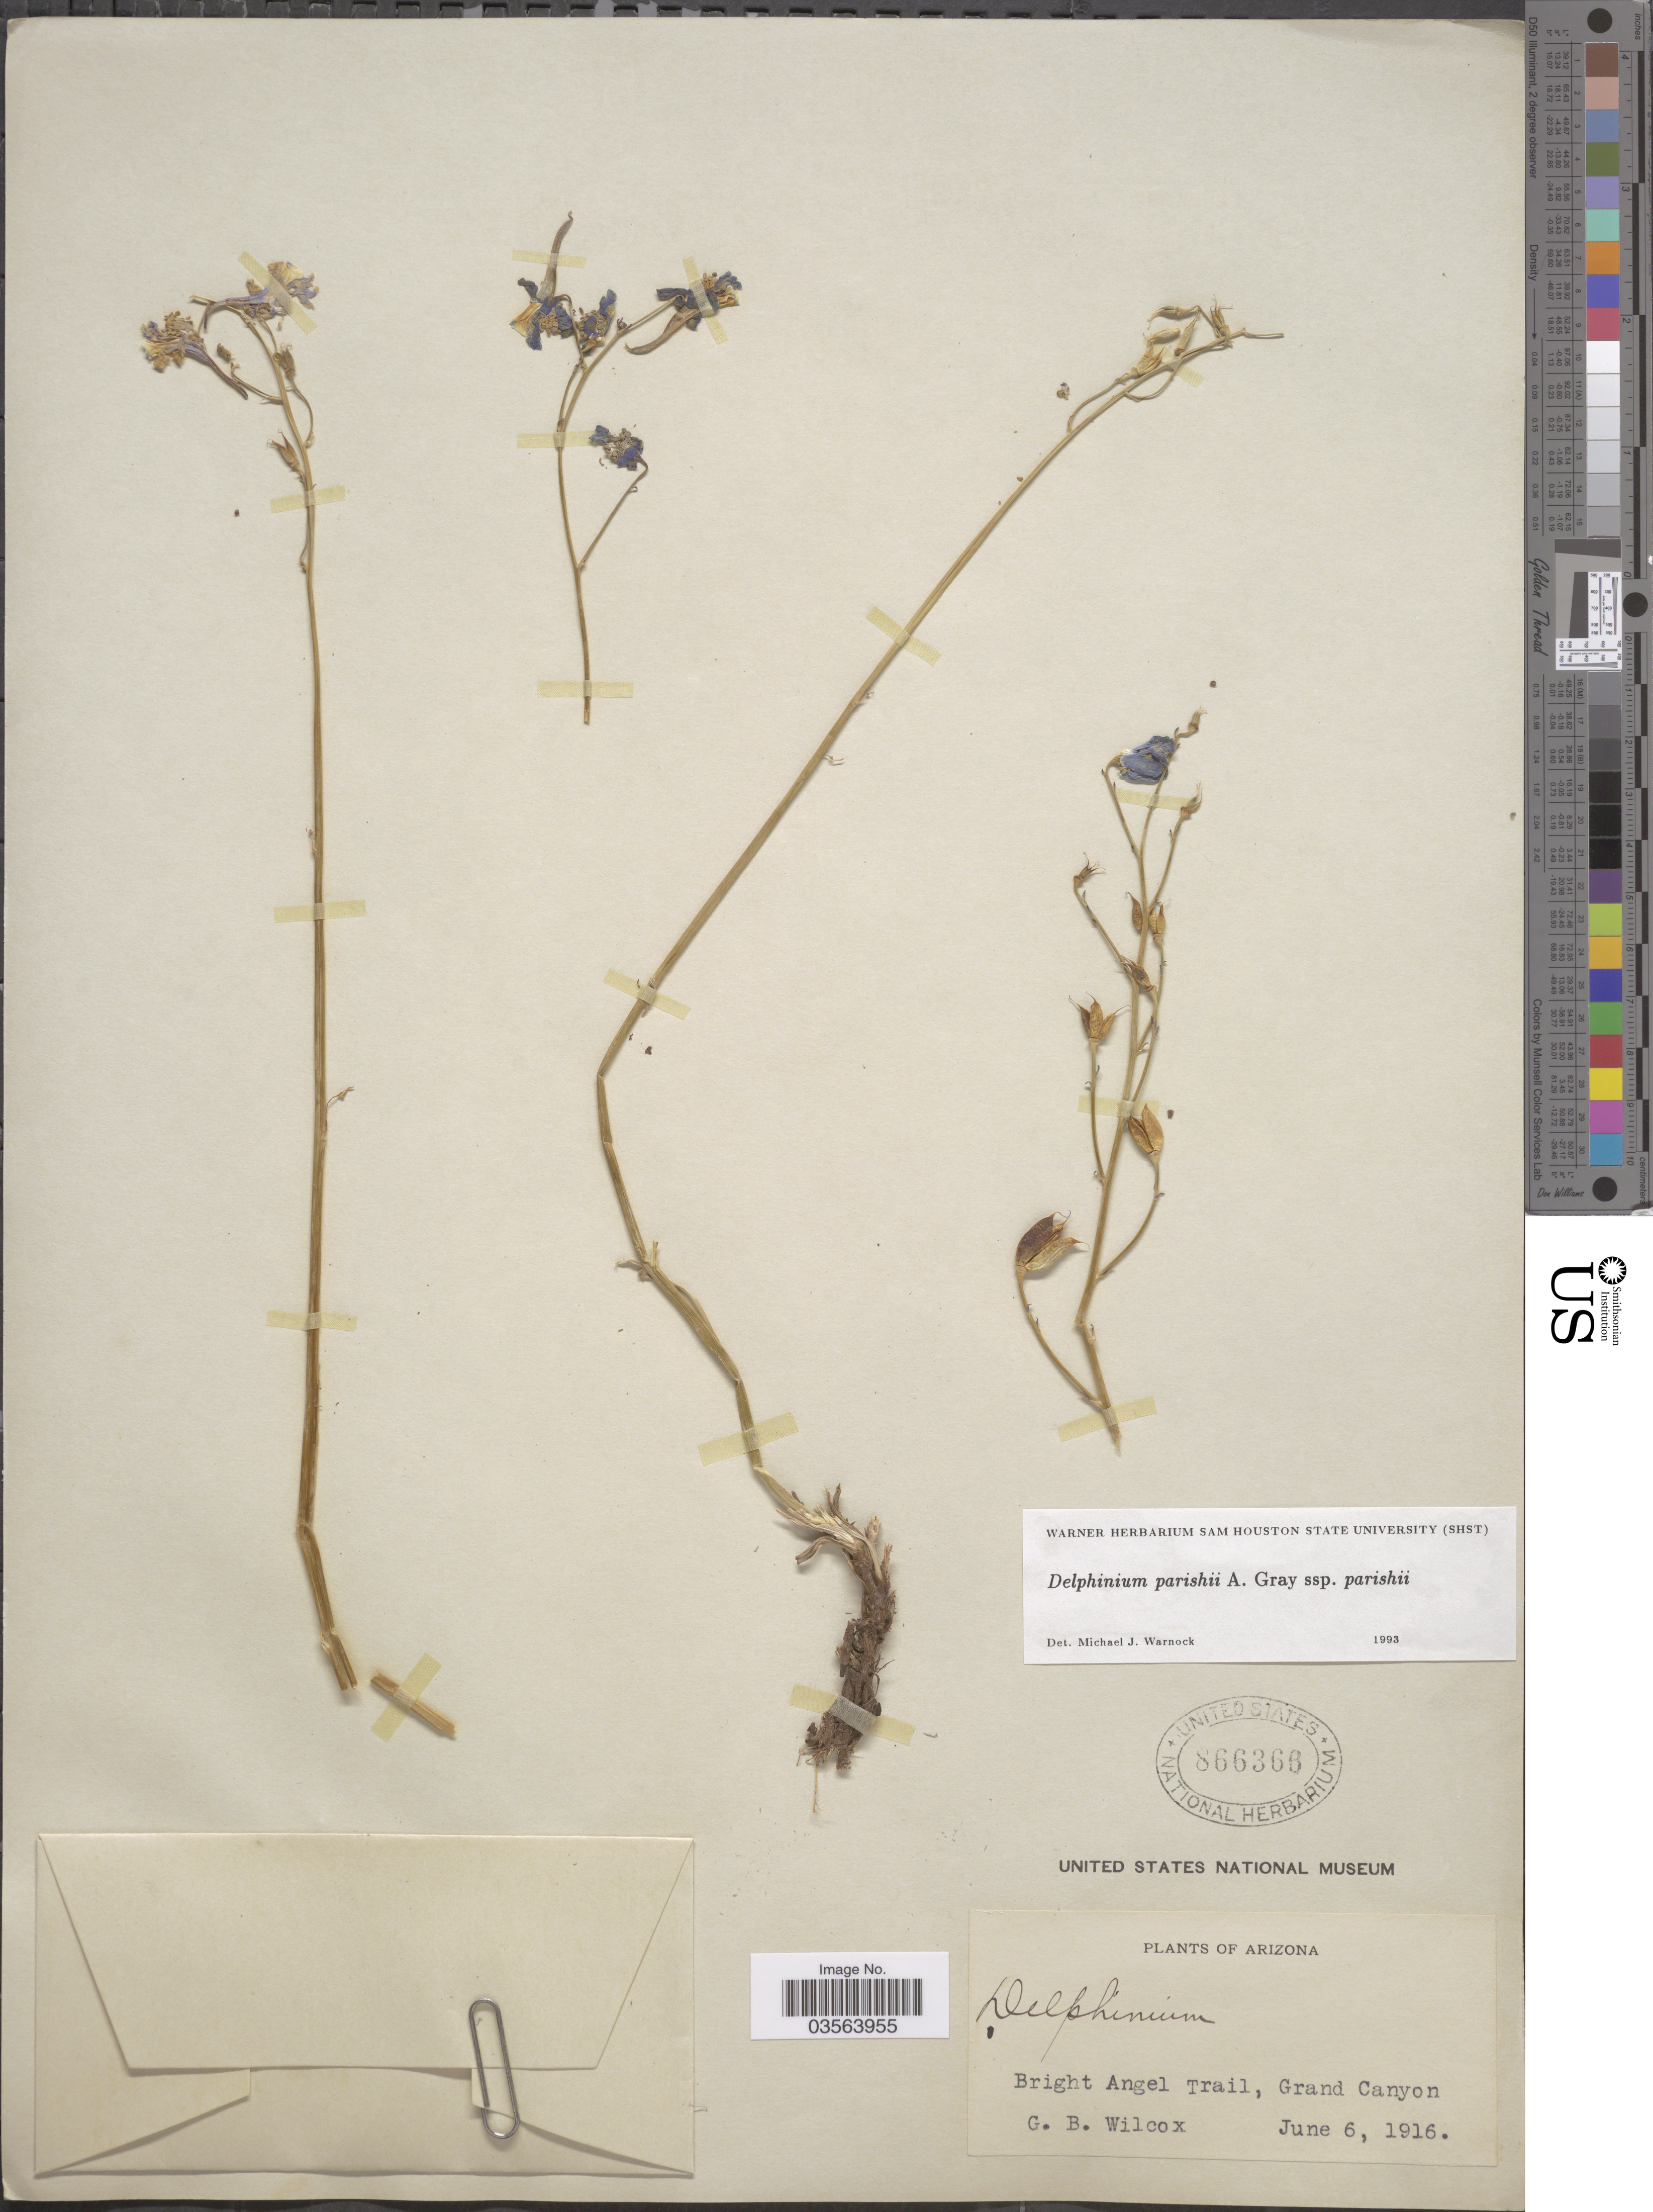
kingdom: Plantae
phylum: Tracheophyta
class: Magnoliopsida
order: Ranunculales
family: Ranunculaceae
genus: Delphinium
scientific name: Delphinium parishii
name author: A. Gray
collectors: G. Wilcox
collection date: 1916-06-06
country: United States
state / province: Arizona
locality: Bright Angel Trail, Grand Canyon.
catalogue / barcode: US 866366